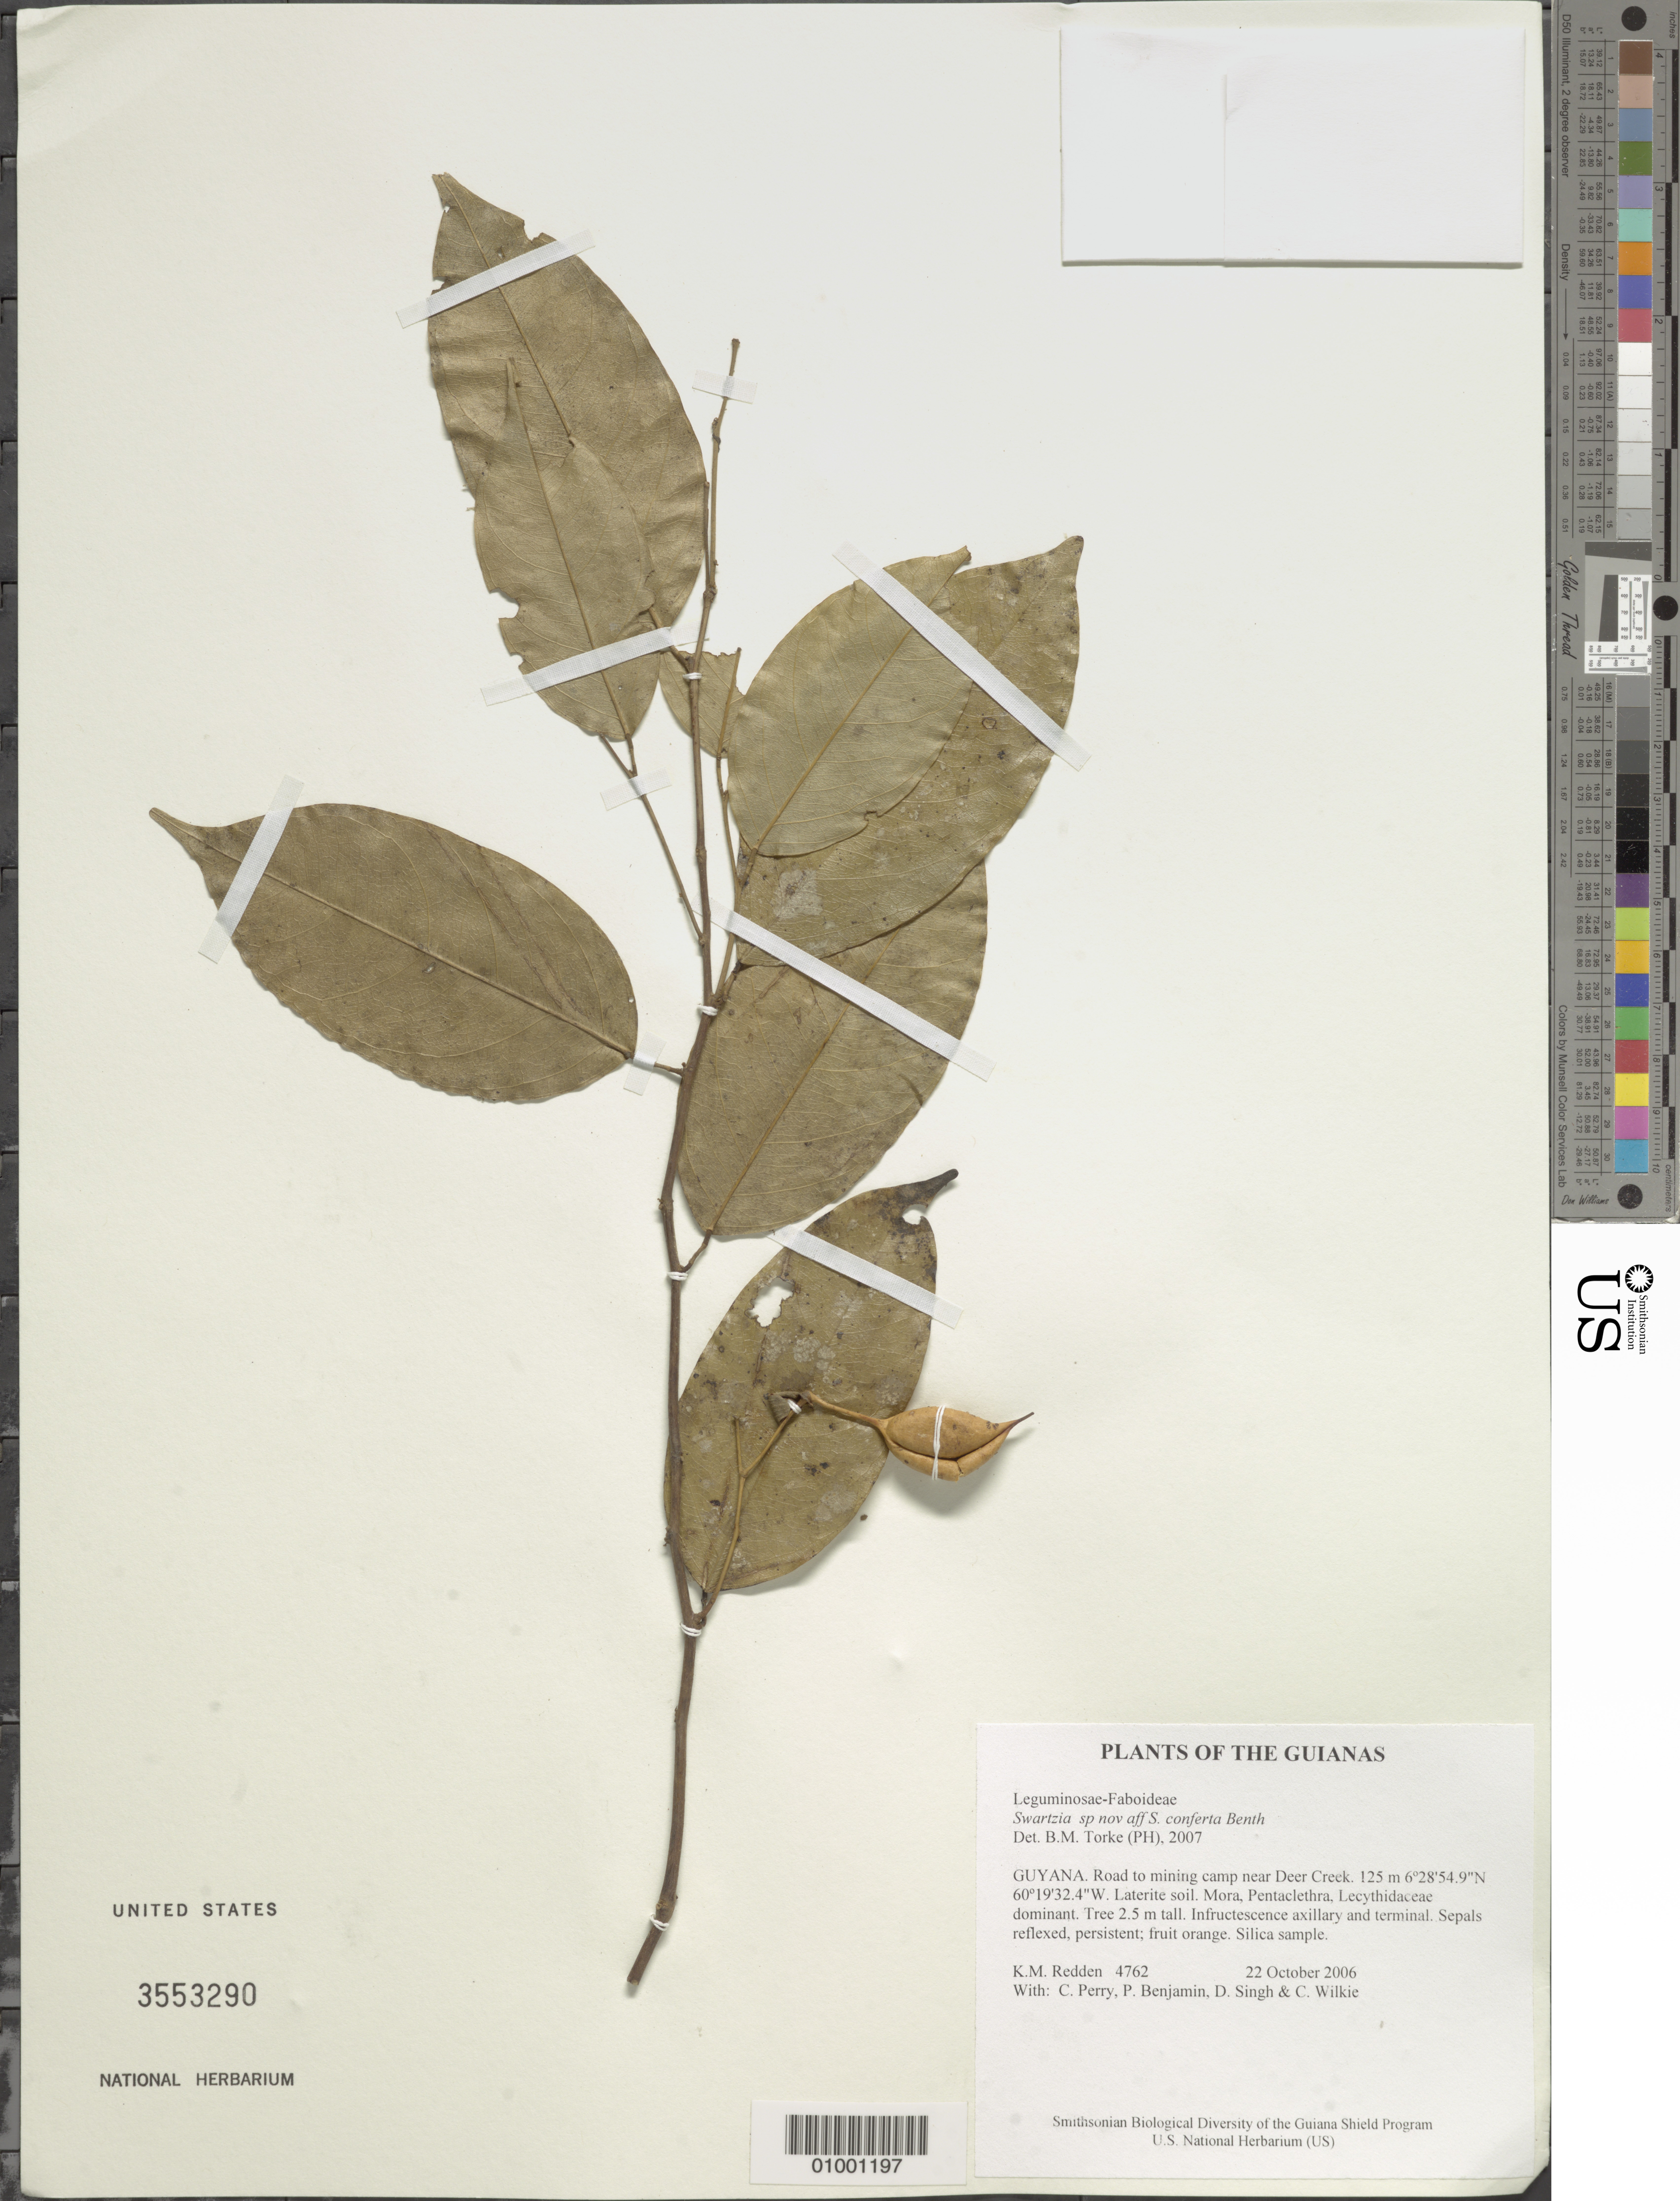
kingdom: Plantae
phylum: Tracheophyta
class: Magnoliopsida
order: Fabales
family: Fabaceae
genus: Swartzia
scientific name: Swartzia sp. nov. aff. conferta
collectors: K. M. Redden, C. Perry, P. Benjamin, D. Singh & C. Wilkie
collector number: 4762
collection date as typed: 22 October 2006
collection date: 2006-10-22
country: Guyana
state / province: Cuyuni-Mazaruni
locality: Road to mining camp near Deer Creek.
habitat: Laterite soil. Mora, Pentaclethra, Lecythidaceae dominant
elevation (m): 125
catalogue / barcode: US 3553290